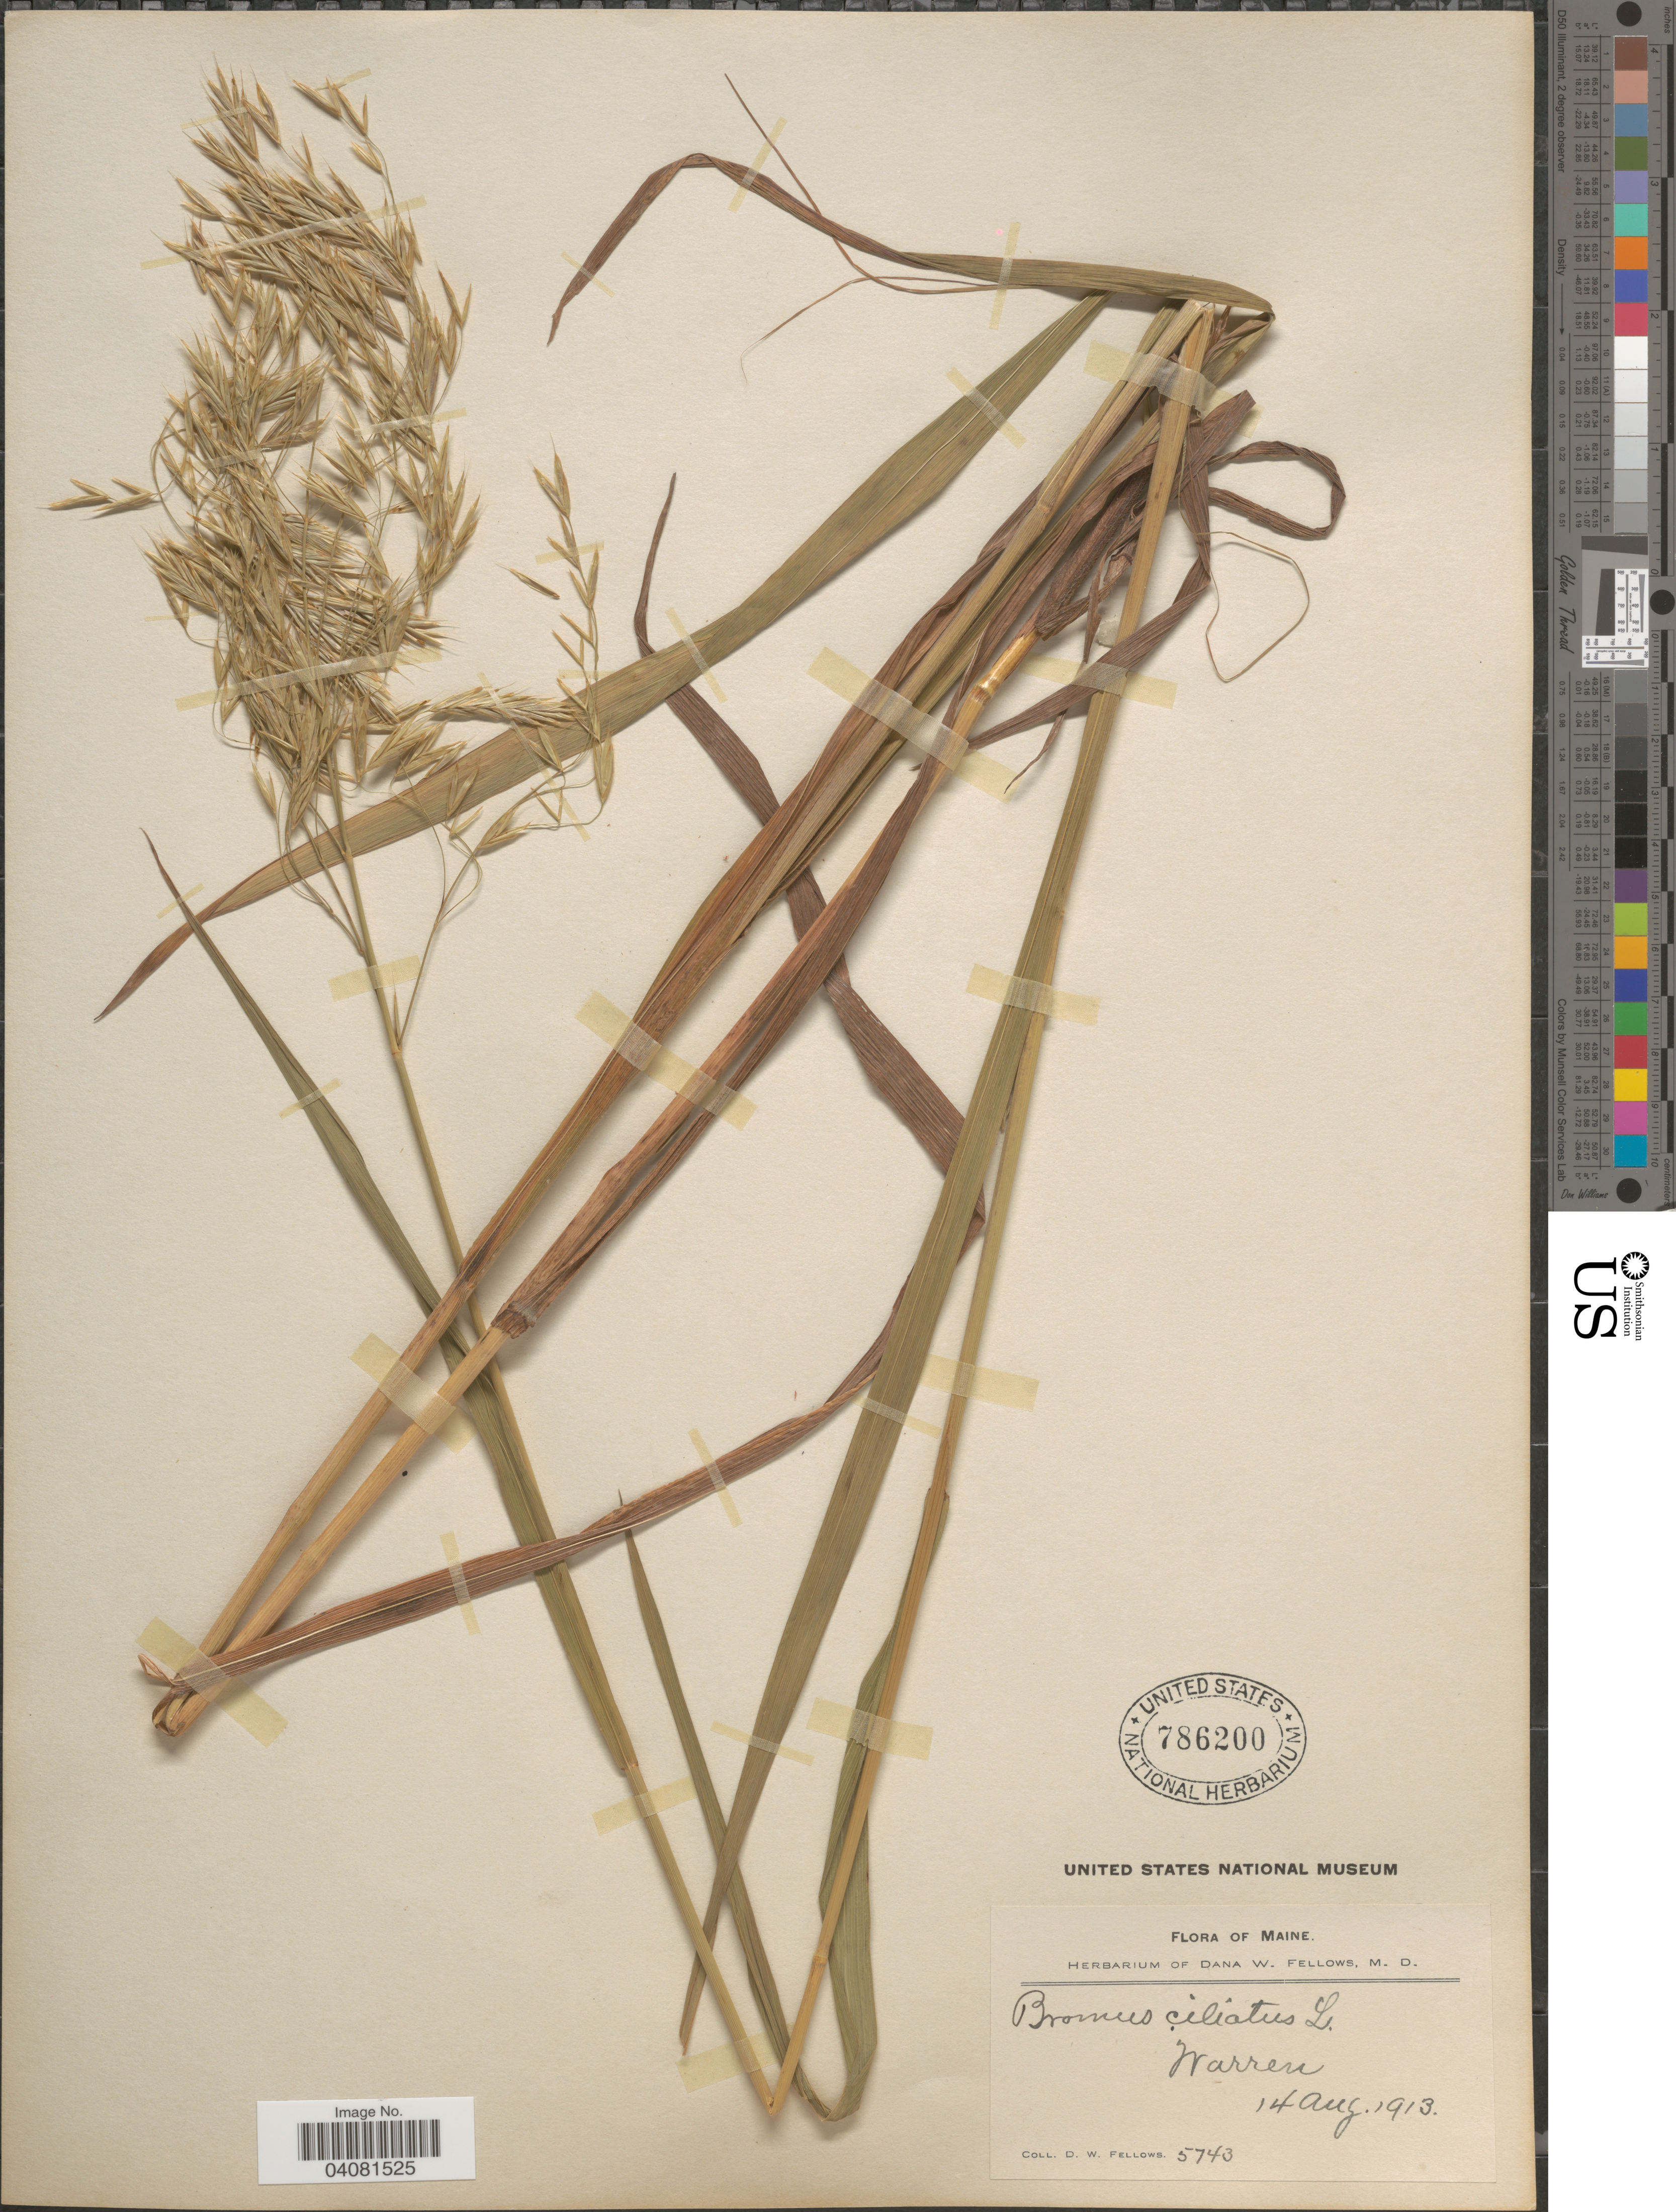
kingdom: Plantae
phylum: Tracheophyta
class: Liliopsida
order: Poales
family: Poaceae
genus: Bromus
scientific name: Bromus ciliatus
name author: L.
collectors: D. W. Fellows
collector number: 5743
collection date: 1913-08-14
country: United States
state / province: Maine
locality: Warren.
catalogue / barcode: US 786200